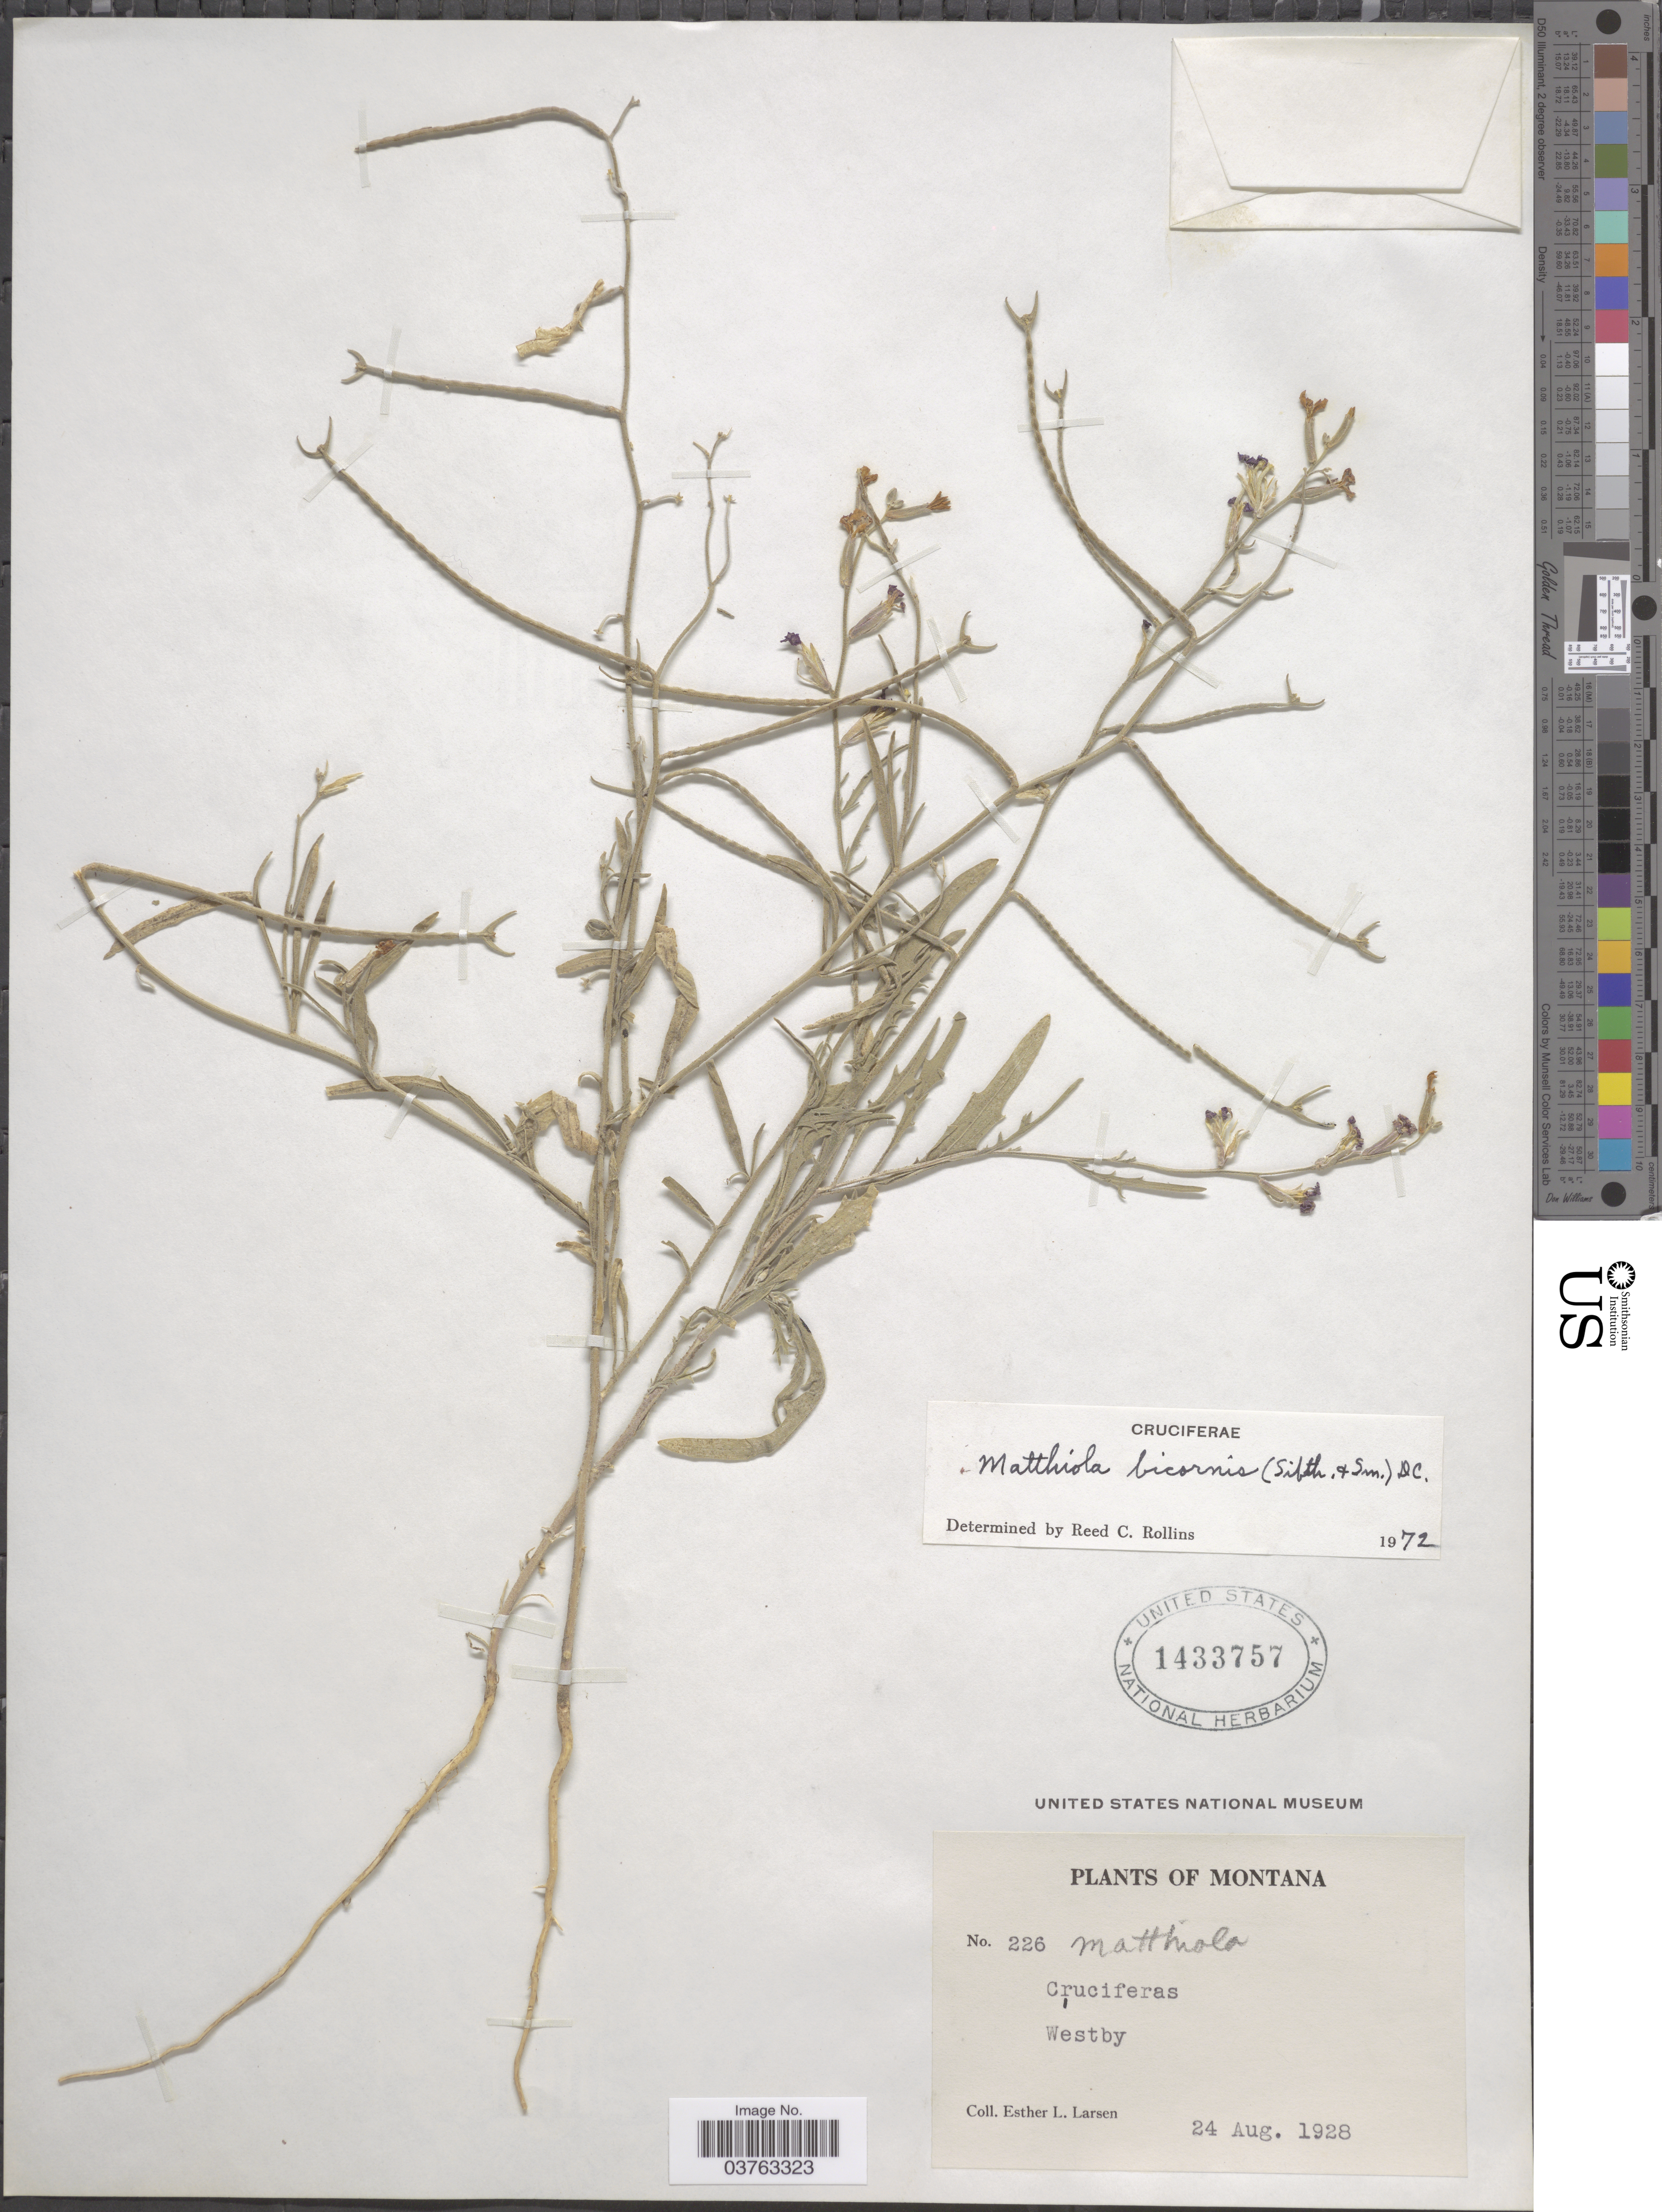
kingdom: Plantae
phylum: Tracheophyta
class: Magnoliopsida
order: Brassicales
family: Brassicaceae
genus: Matthiola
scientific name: Matthiola bicornis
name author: (Sm.) DC.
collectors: E. Larsen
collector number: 226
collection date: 1928-08-24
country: United States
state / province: Montana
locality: Westby.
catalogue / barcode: US 1433757